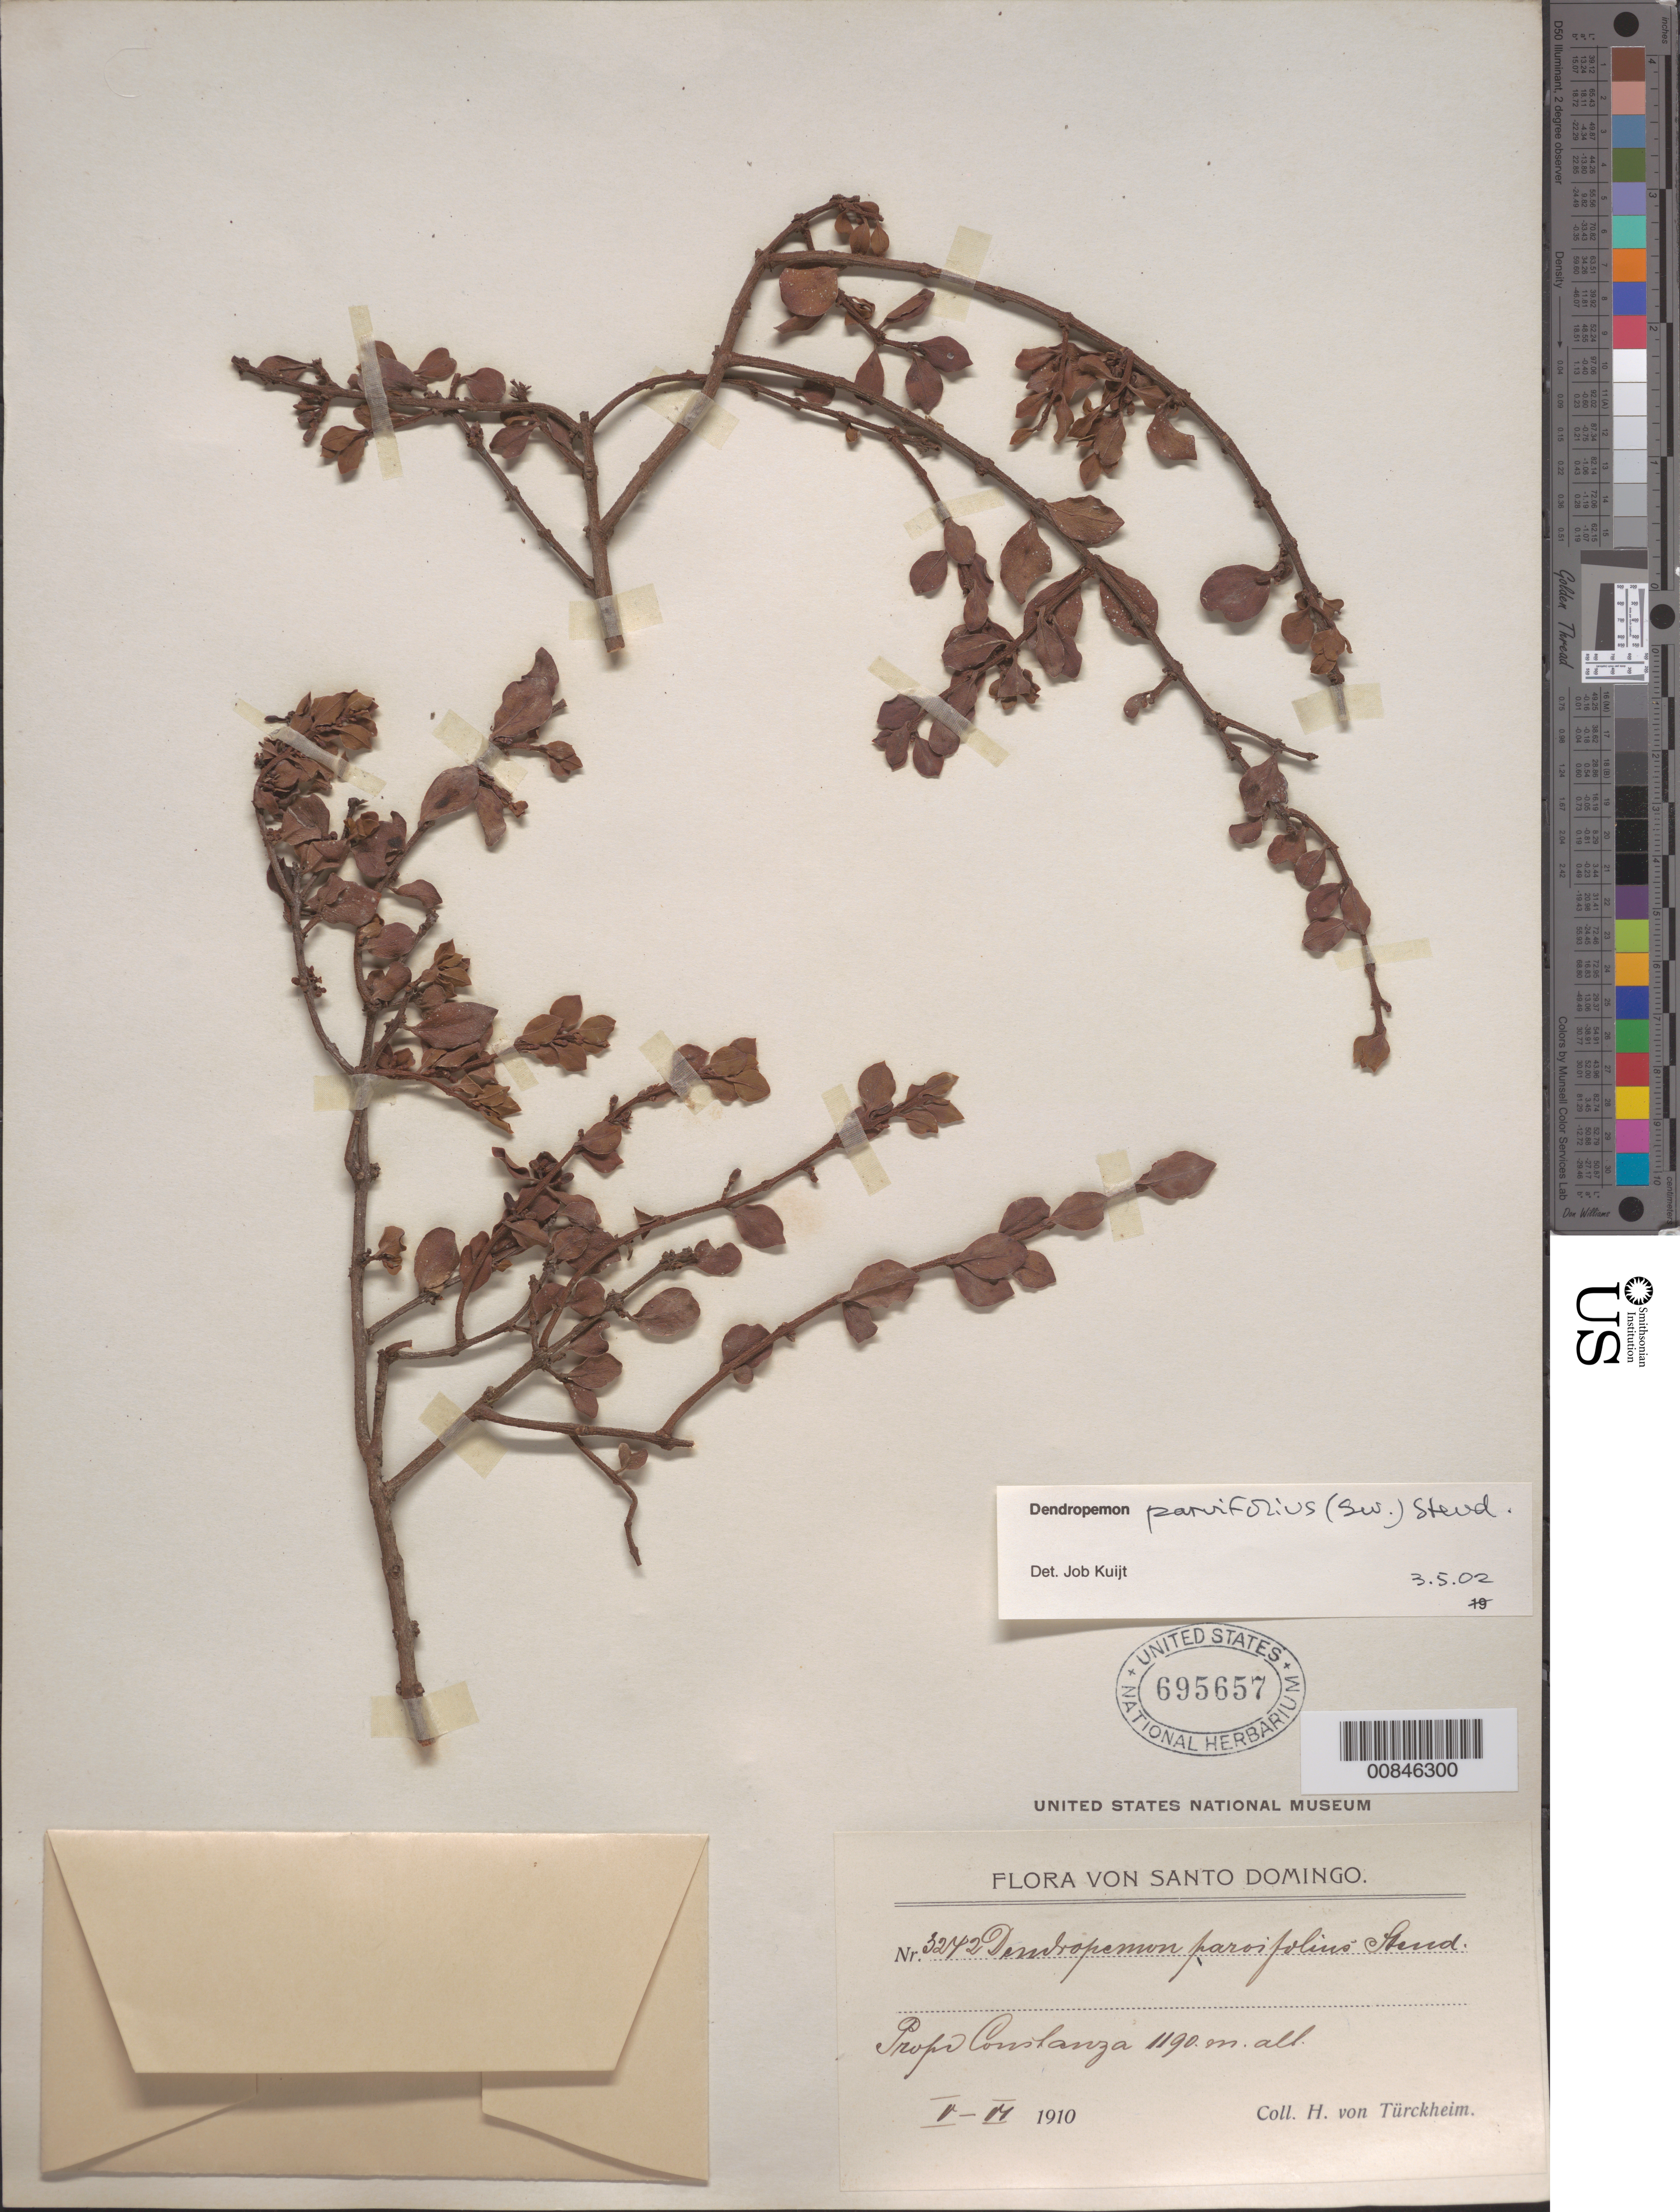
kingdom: Plantae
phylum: Tracheophyta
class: Magnoliopsida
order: Santalales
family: Loranthaceae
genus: Dendropemon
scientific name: Dendropemon parvifolium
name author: (Sw.) Blume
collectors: H. von Türckheim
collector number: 3242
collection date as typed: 14 May 1910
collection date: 1910-05-14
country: Dominican Republic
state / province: La Vega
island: Hispaniola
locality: Prope Constanza.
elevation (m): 1190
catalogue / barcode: US 695657